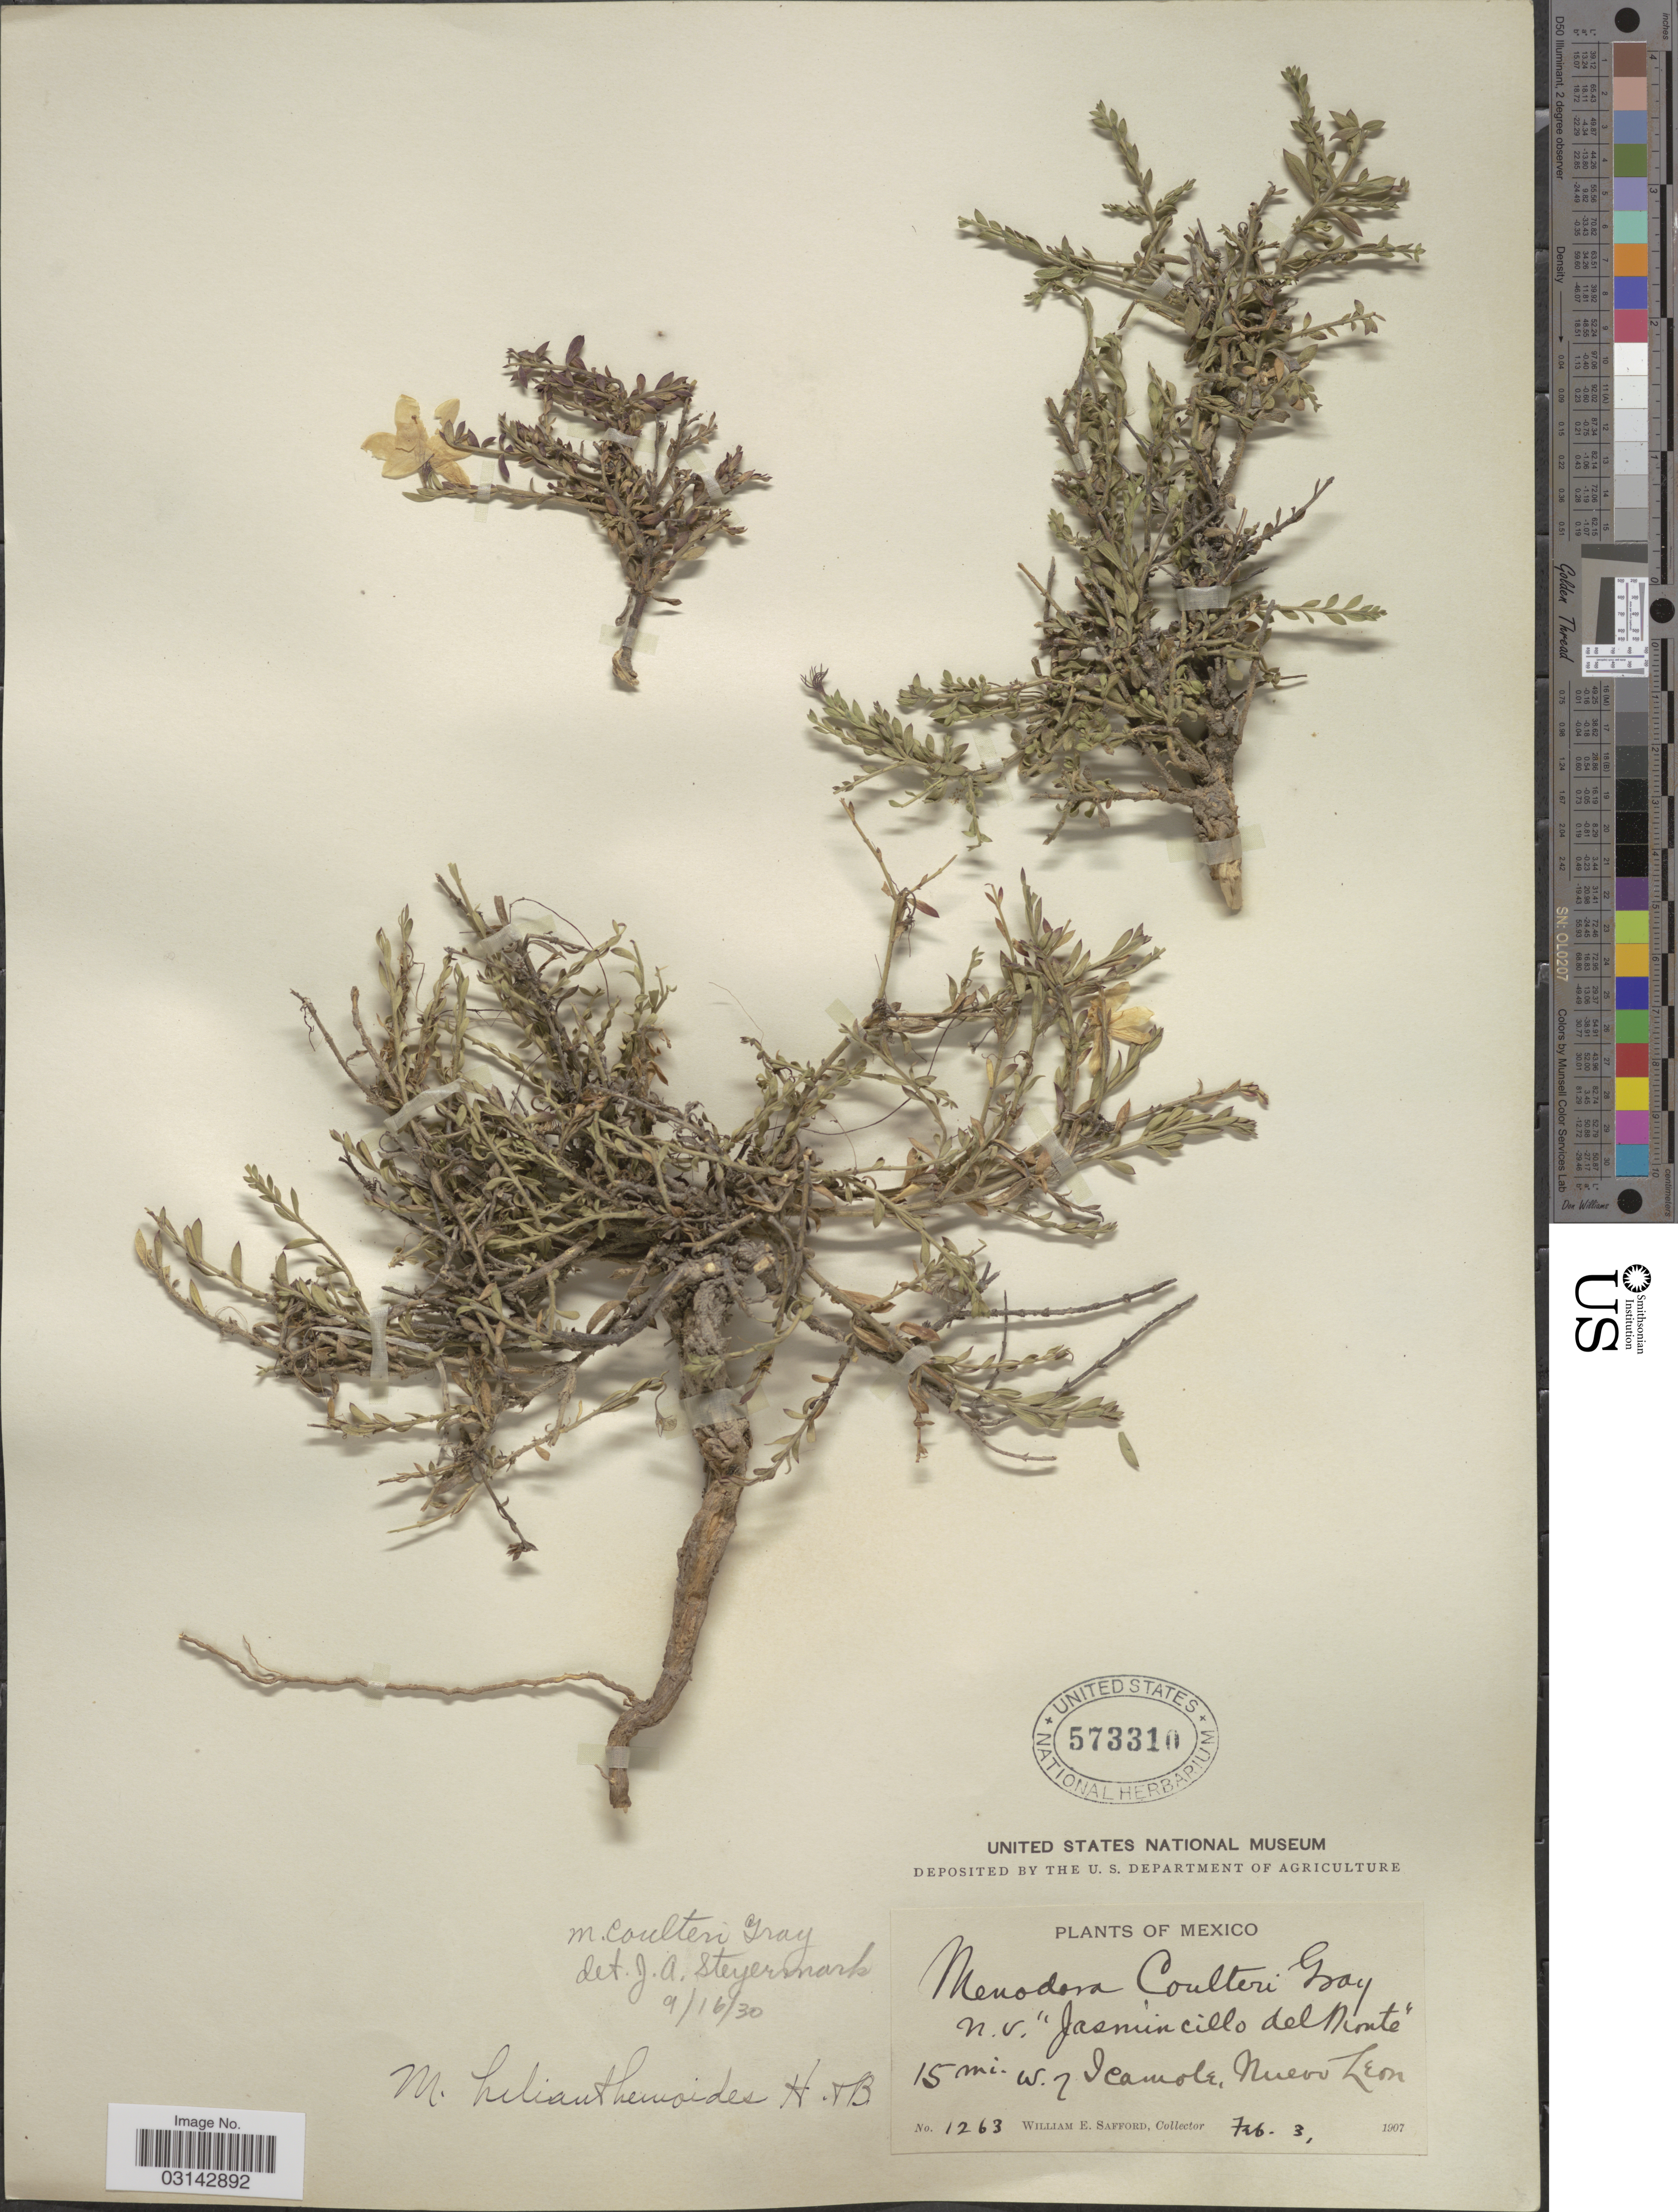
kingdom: Plantae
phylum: Tracheophyta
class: Magnoliopsida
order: Lamiales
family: Oleaceae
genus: Menodora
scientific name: Menodora coulteri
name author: A. Gray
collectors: W. E. Safford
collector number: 1263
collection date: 1907-02-03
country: Mexico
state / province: Nuevo León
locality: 15 mi. W. of Icamole.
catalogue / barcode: US 573310